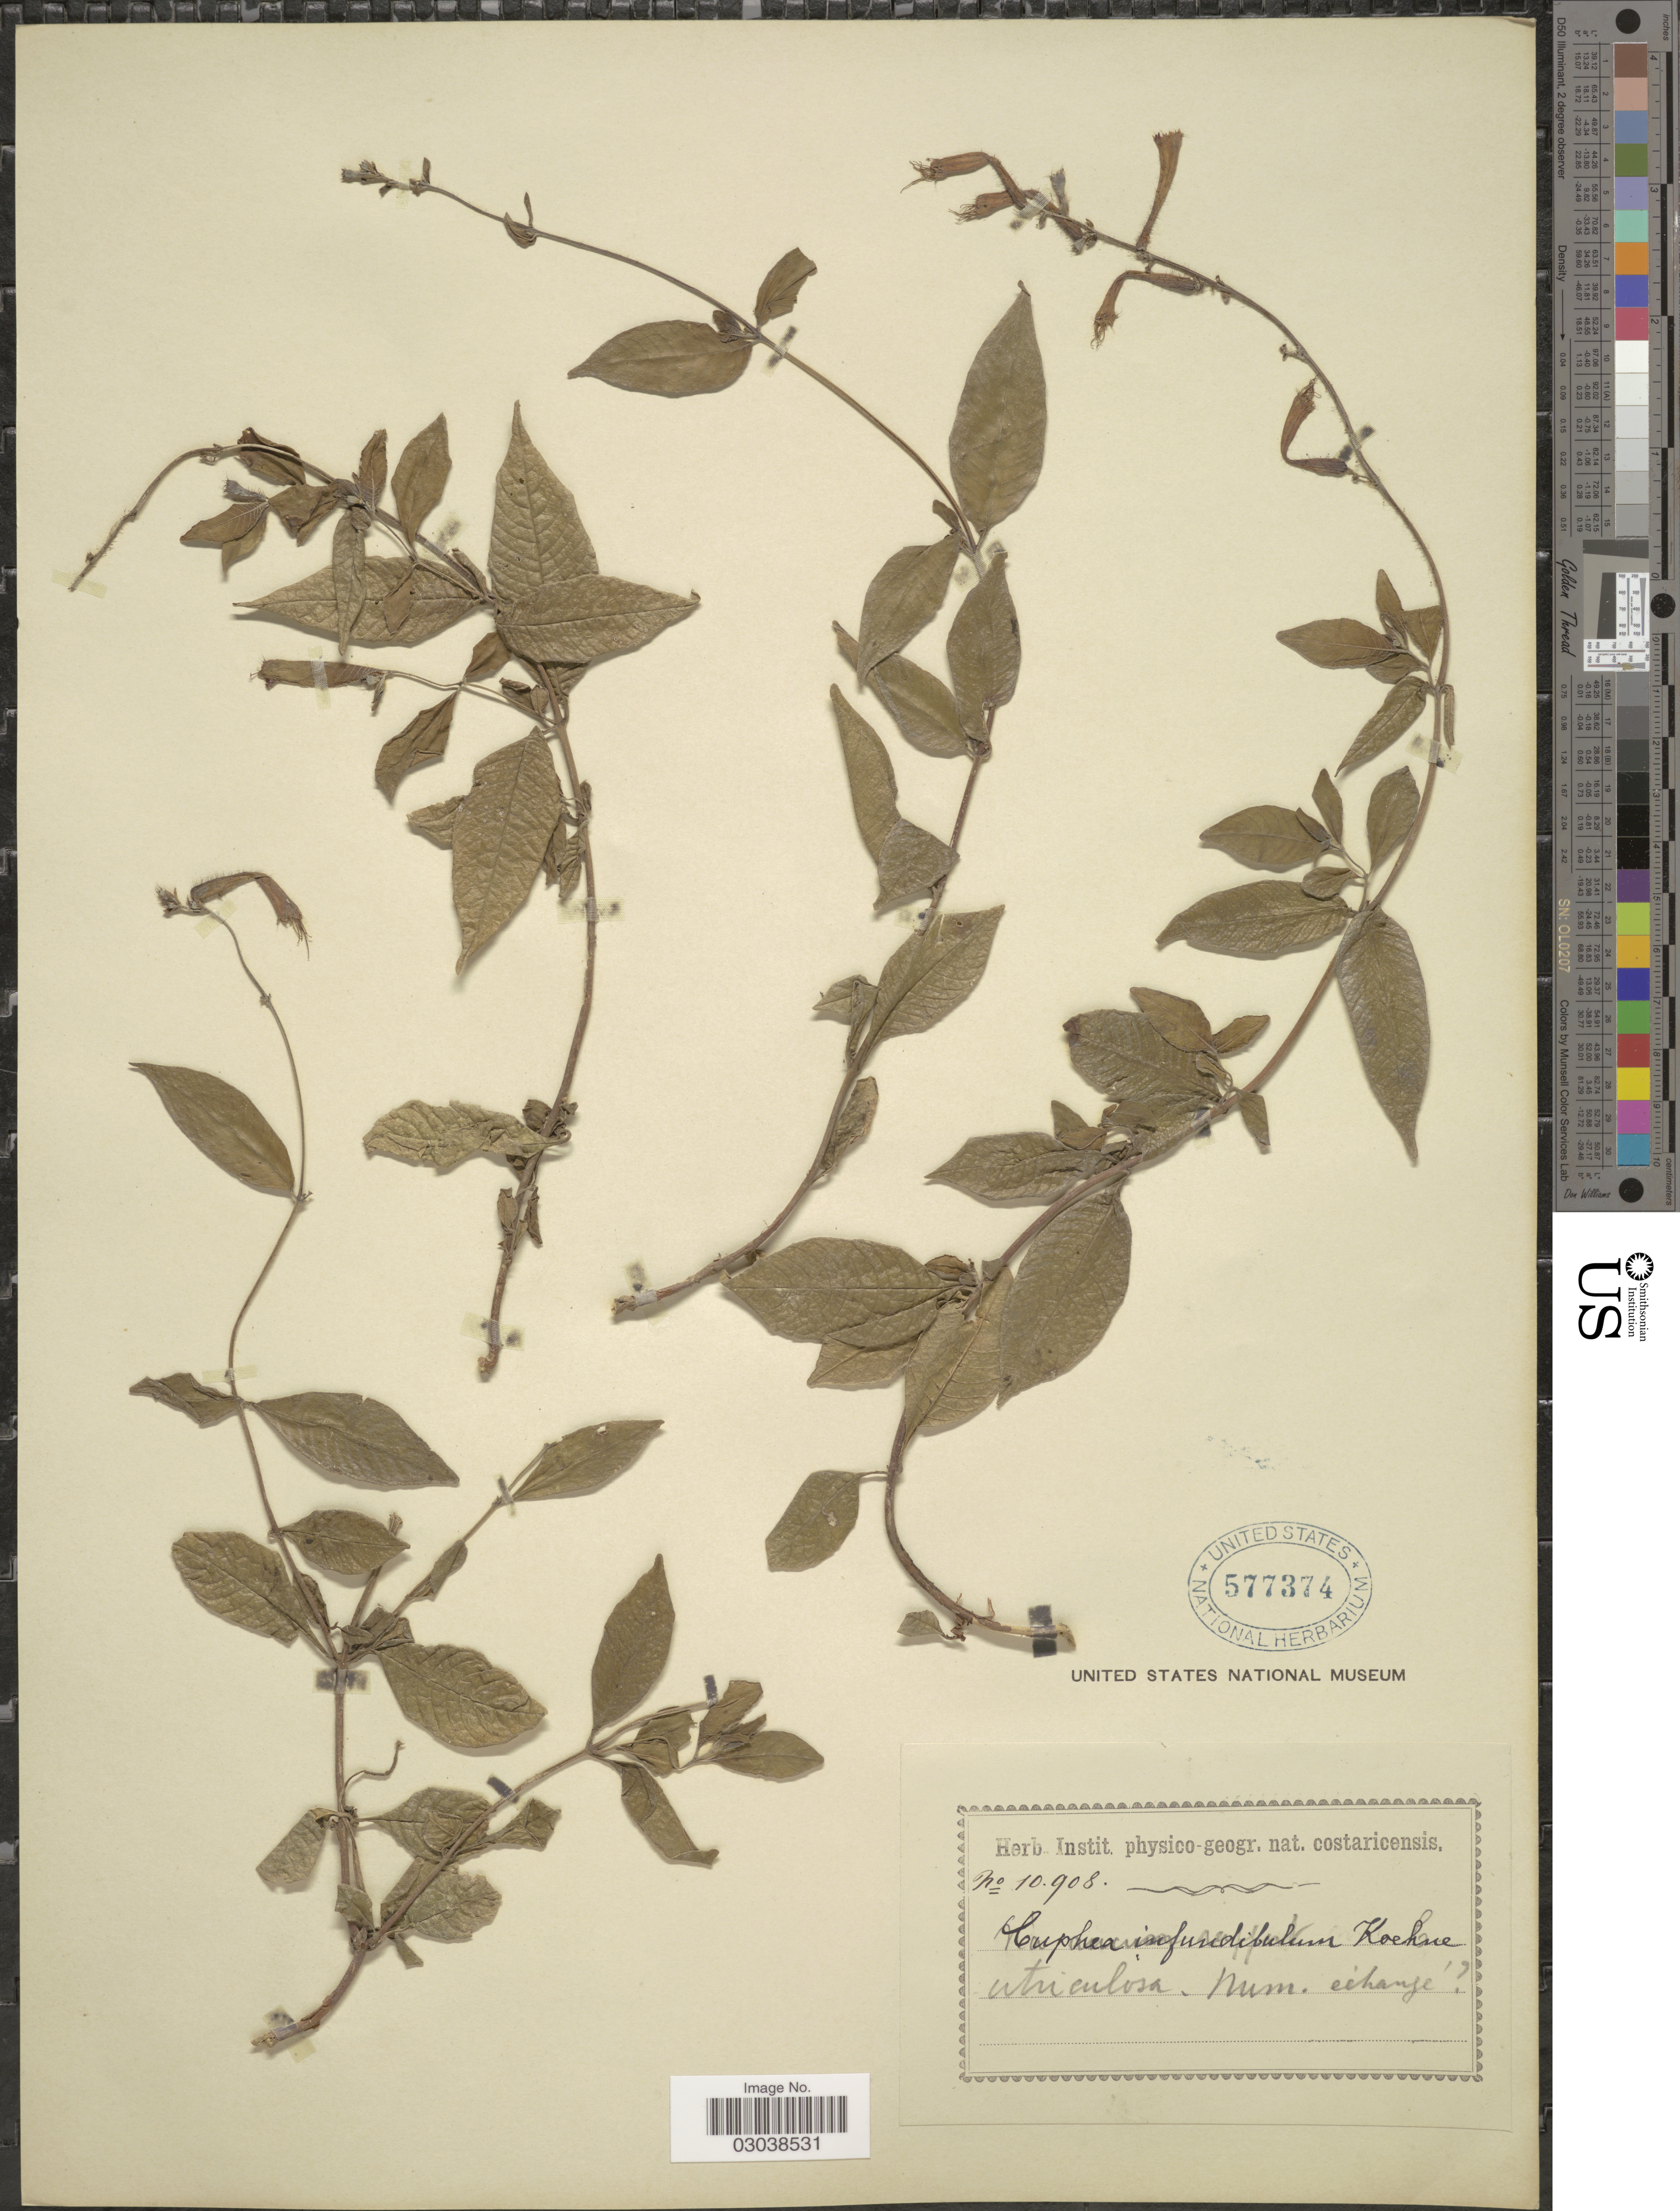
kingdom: Plantae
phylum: Tracheophyta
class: Magnoliopsida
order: Myrtales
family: Lythraceae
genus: Cuphea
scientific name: Cuphea infundibulum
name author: Koehne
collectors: ex herb. Instit. physico-geogr. nat. costarricensis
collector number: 10908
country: Costa Rica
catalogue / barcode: US 577374